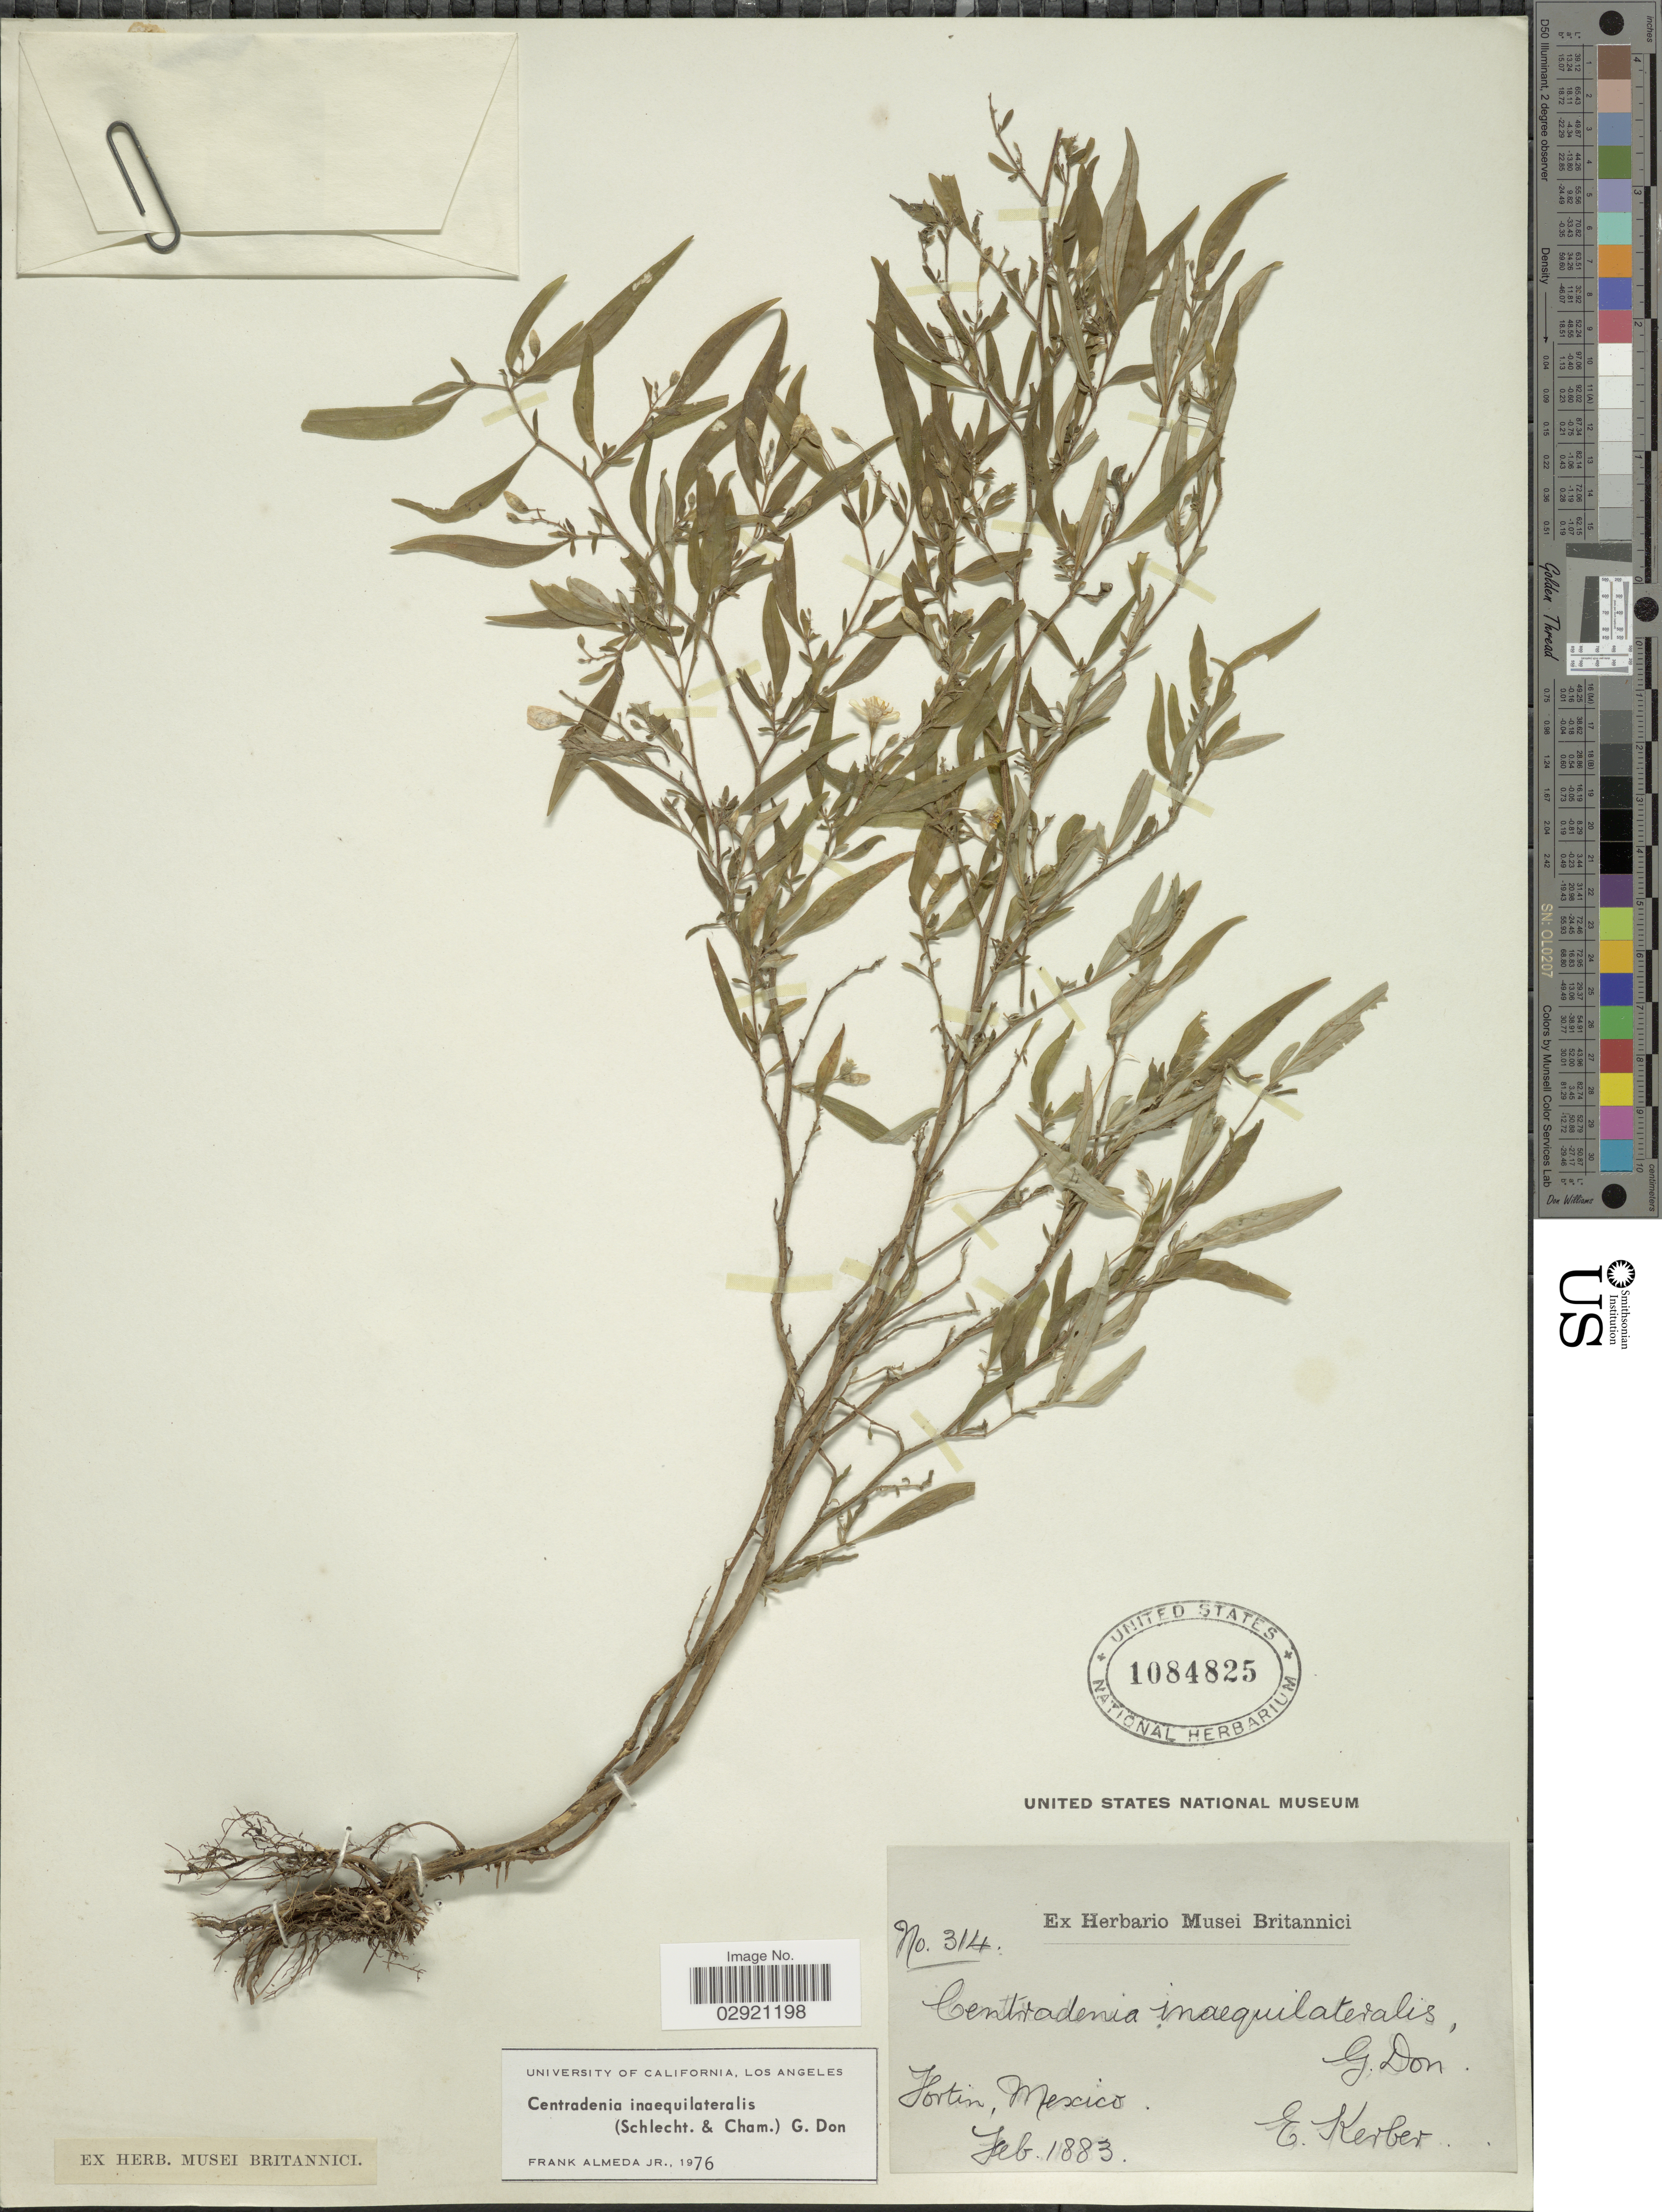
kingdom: Plantae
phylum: Tracheophyta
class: Magnoliopsida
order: Myrtales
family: Melastomataceae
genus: Centradenia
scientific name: Centradenia inaequilateralis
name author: (Gleason) G. Don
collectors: E. Kerber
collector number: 314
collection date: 1883-02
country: Mexico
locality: Fortin.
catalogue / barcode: US 1084825